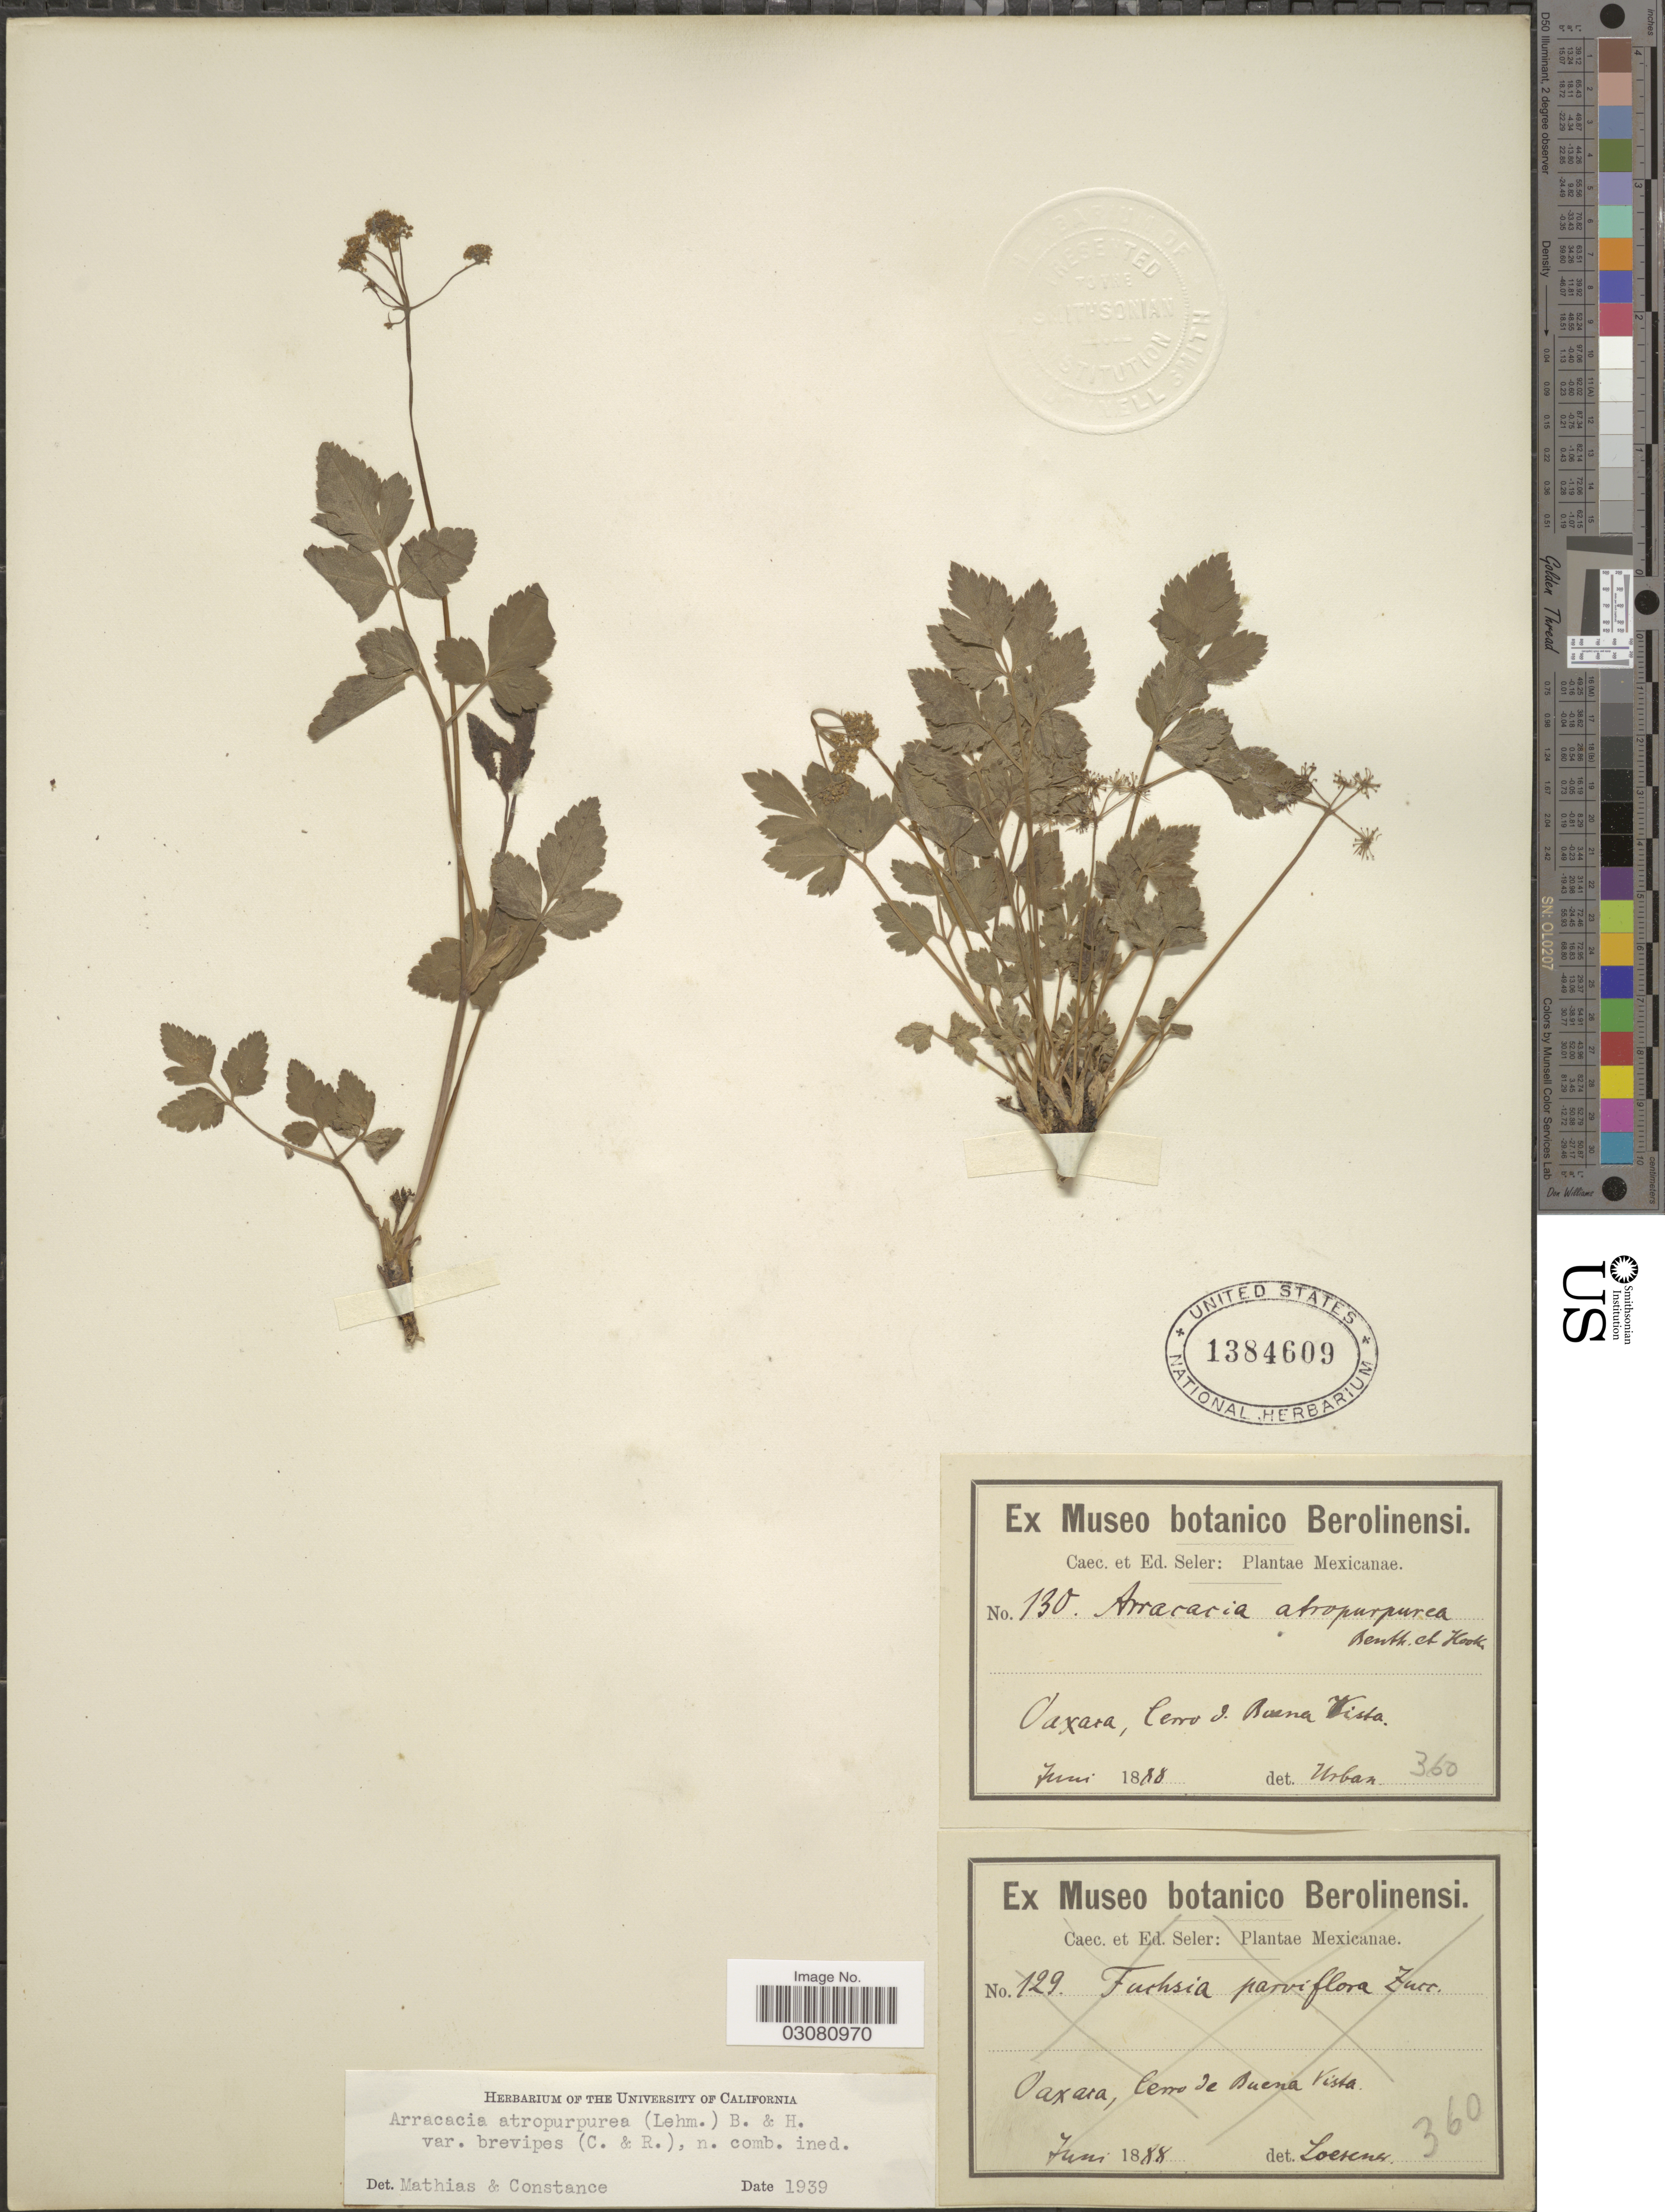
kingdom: Plantae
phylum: Tracheophyta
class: Magnoliopsida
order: Apiales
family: Apiaceae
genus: Arracacia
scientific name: Arracacia atropurpurea var. brevipes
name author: (J.M. Coult. & Rose) Mathias & Constance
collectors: C. Seler & E. G. Seler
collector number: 130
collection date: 1888-03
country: Mexico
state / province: Oaxaca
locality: Cerro d. Buena Vista.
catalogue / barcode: US 1384609